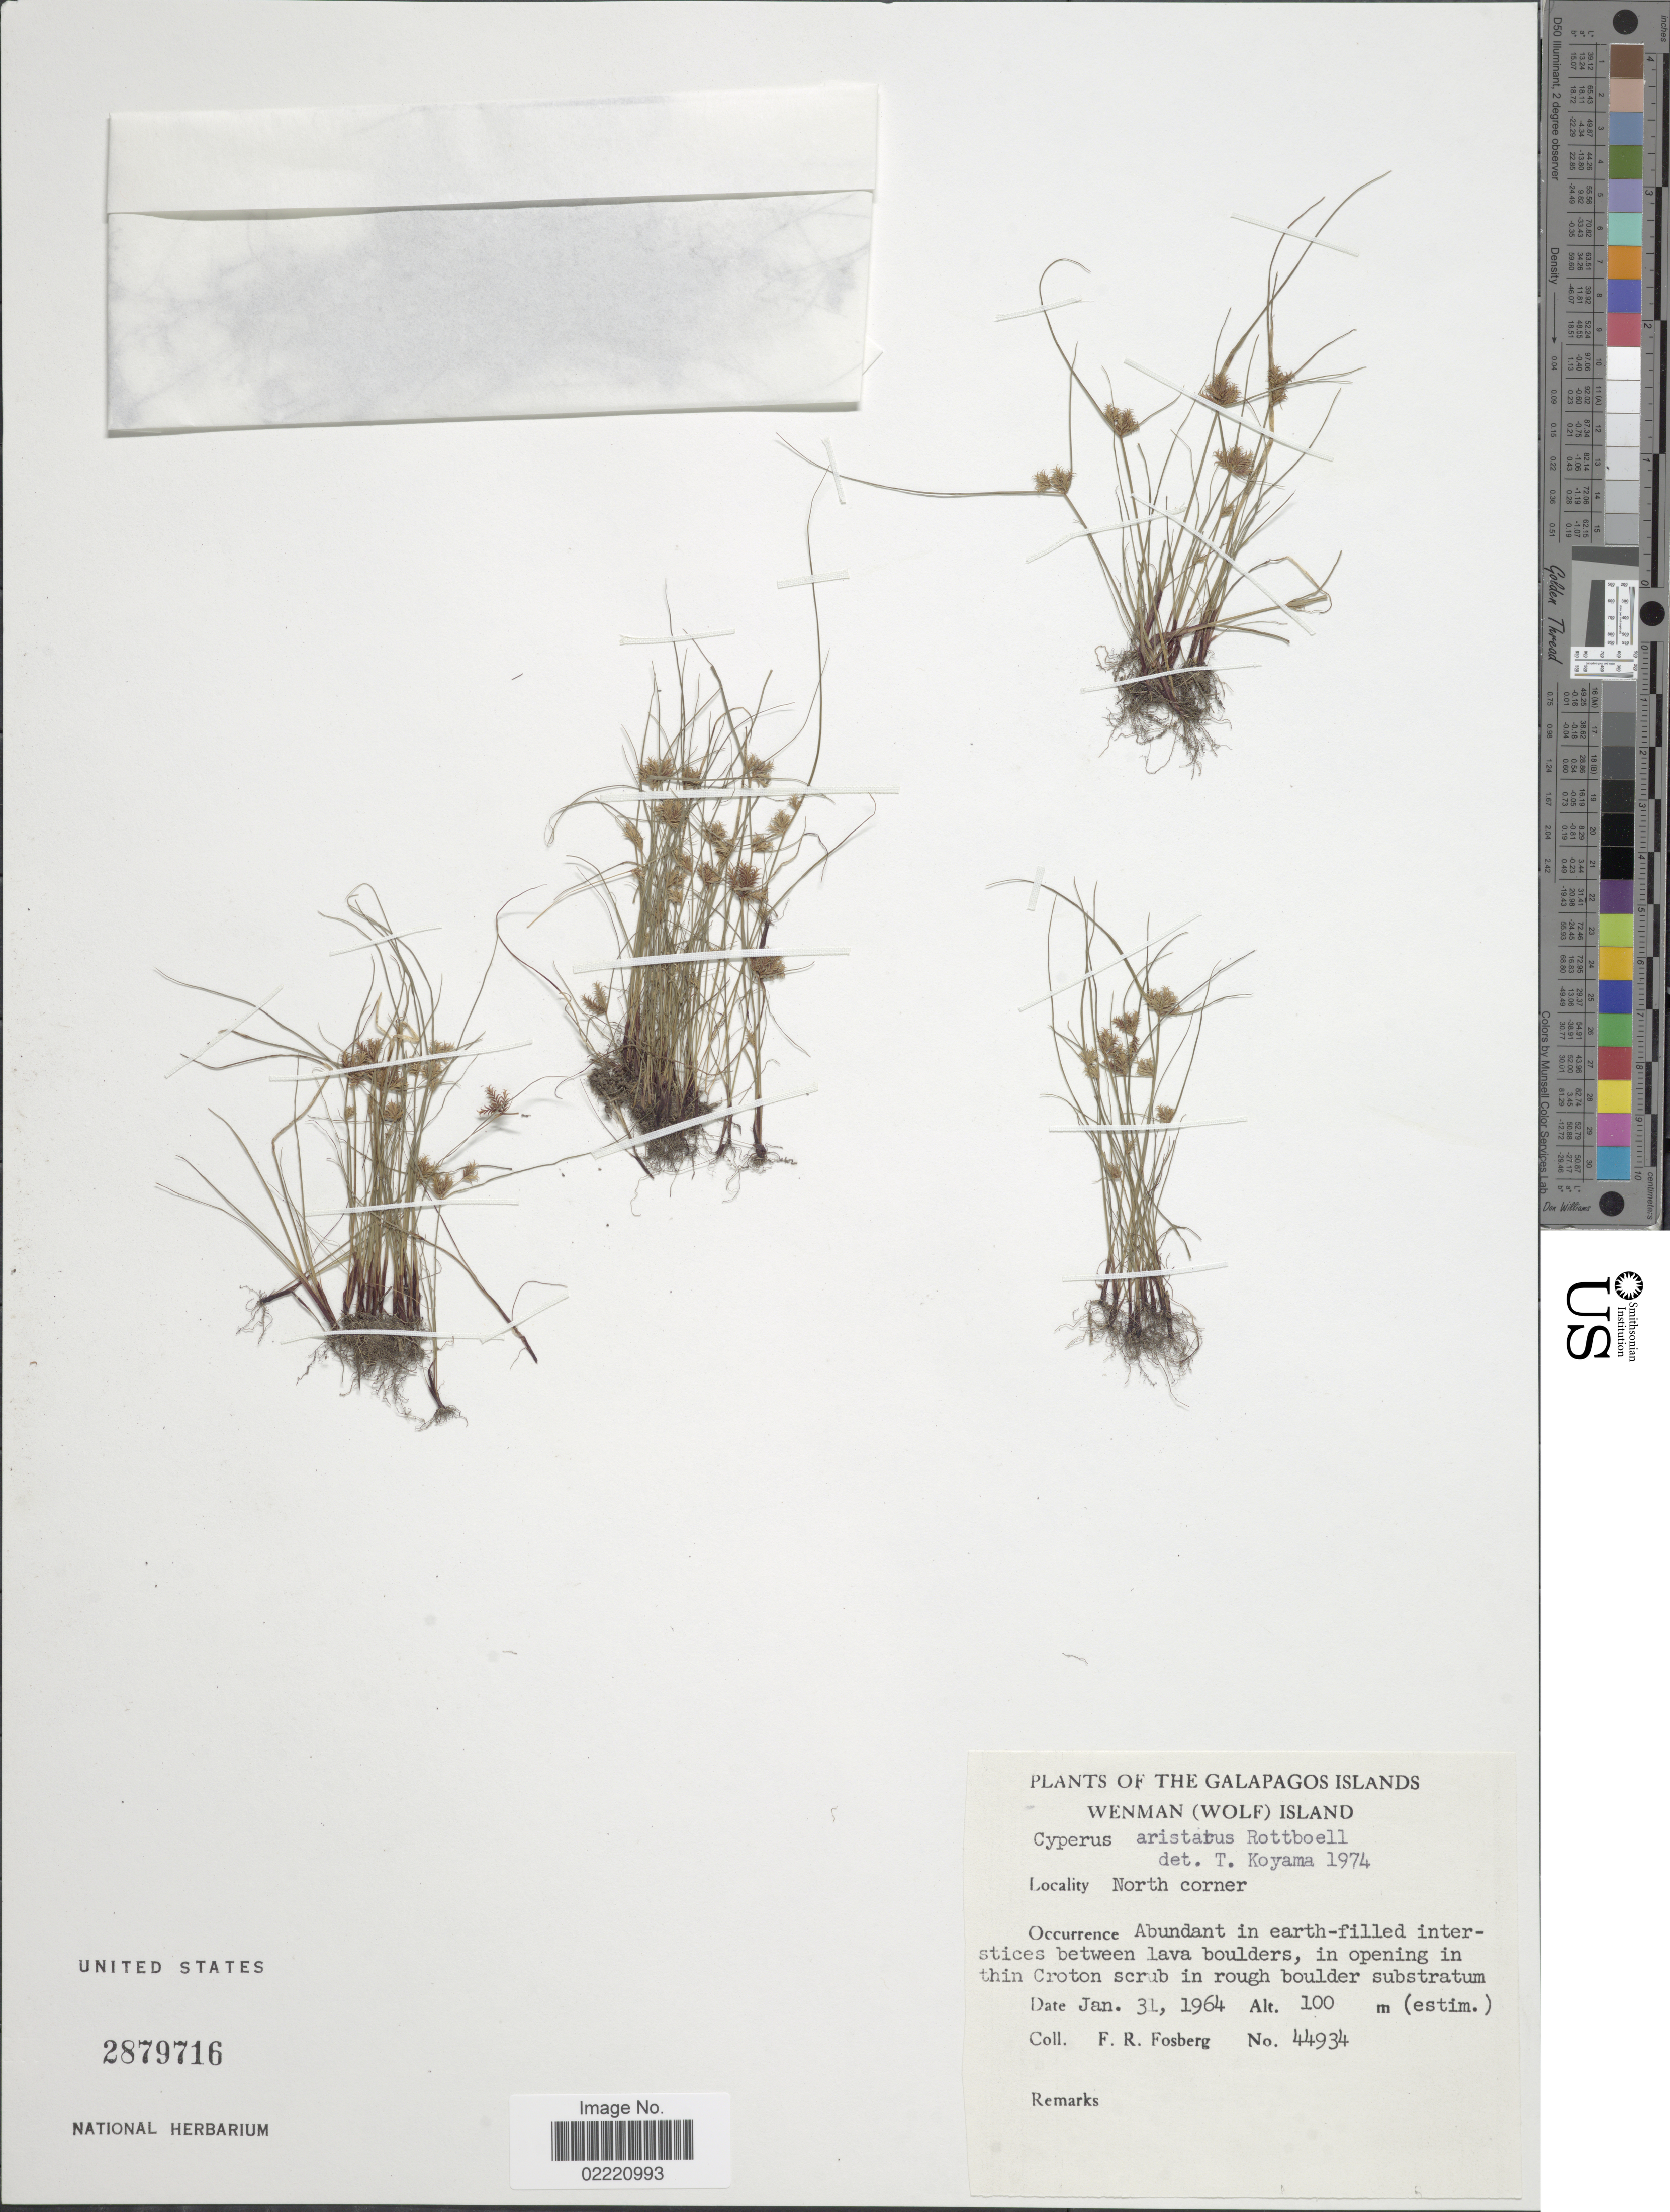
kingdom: Plantae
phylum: Tracheophyta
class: Liliopsida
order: Poales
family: Cyperaceae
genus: Cyperus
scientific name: Cyperus squarrosus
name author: L.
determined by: Strong, Mark T., (BOT), Smithsonian Institution - National Museum of Natural History (UNITED STATES)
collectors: F. R. Fosberg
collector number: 44934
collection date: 1964-01-31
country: Ecuador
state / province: Colón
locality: The Galapagos Islands, Wenman (Wolf) Island, north corner, abundant in earth-filles interstices between lava boulders, in opening in thin Croton.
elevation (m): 100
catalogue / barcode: US 2879716